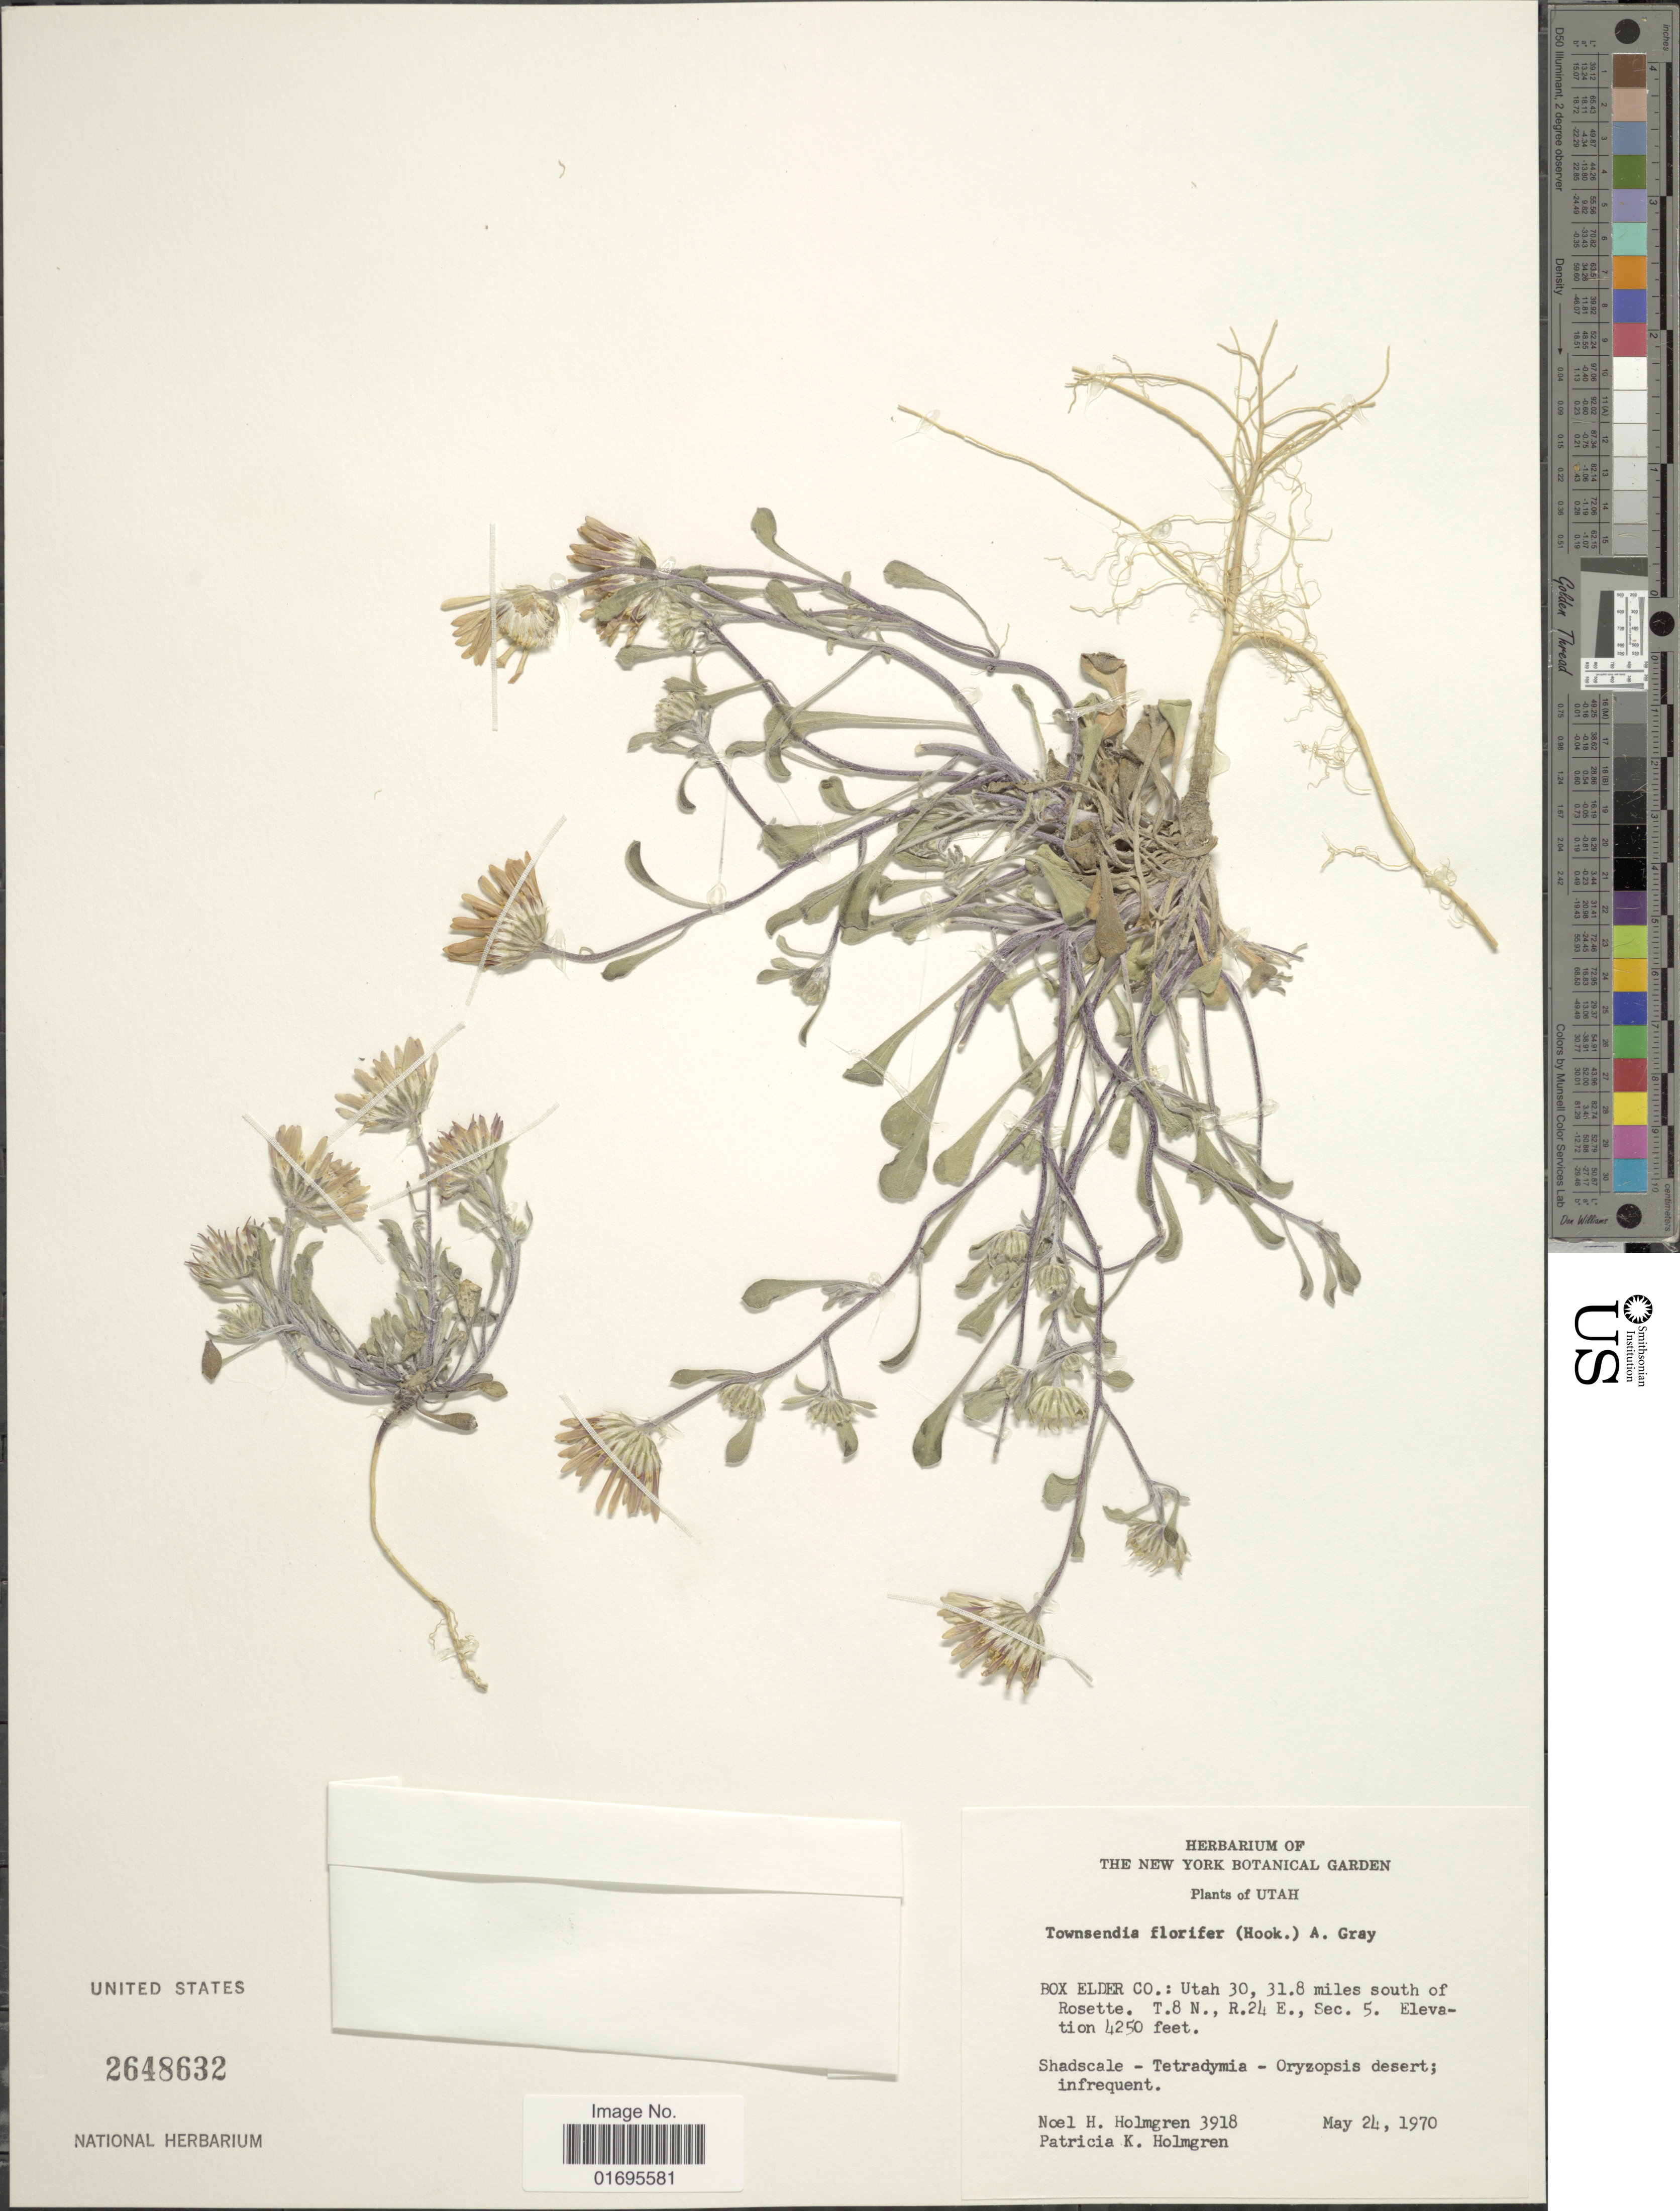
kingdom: Plantae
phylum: Tracheophyta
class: Magnoliopsida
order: Asterales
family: Asteraceae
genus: Townsendia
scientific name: Townsendia florifer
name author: (Hook.) A. Gray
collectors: N. H. Holmgren & P. K. Holmgren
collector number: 3918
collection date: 1970-05-24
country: United States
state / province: Utah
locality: Box Elder Co.: Utah 30, 31.8 miles south of Rosette, T.8 N., R.24 E., Sec. 5., Oryzopsis desert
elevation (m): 1295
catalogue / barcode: US 2648632